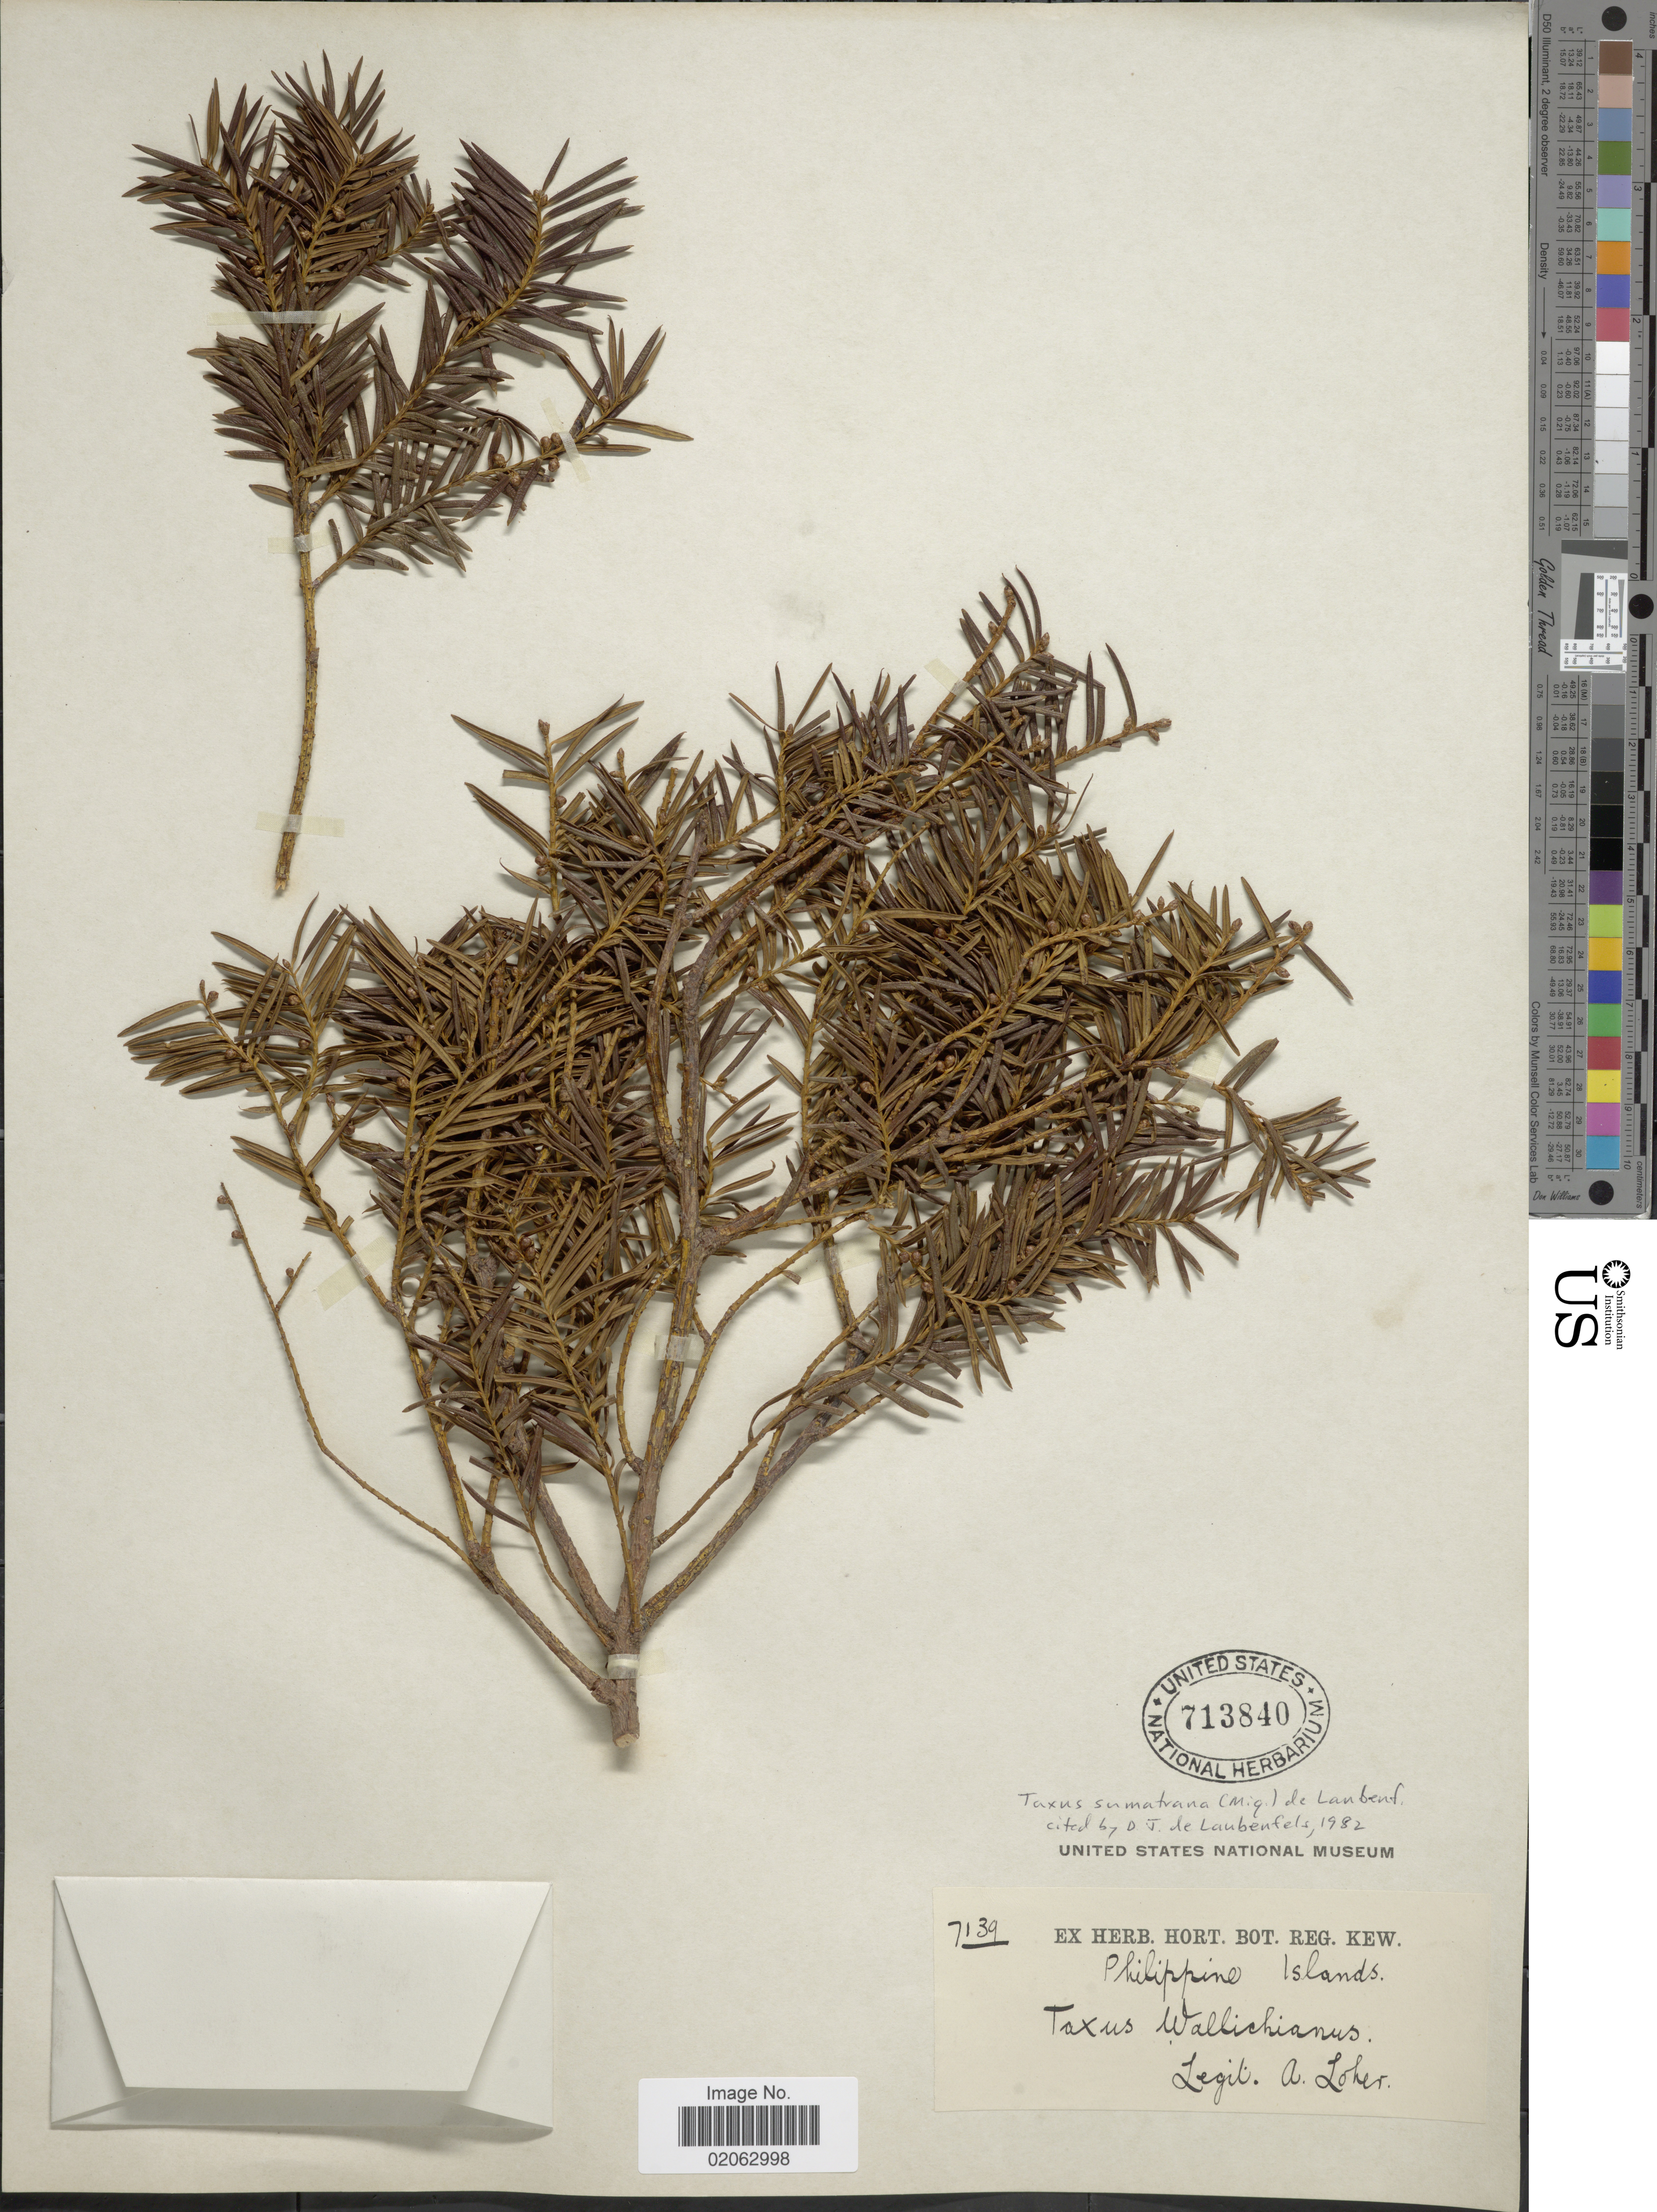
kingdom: Plantae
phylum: Tracheophyta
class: Pinopsida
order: Pinales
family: Taxaceae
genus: Taxus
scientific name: Taxus sumatrana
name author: (Miq.) de Laub.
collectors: A. Loher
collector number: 7139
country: Philippines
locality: Philippine Islands.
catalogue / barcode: US 713840